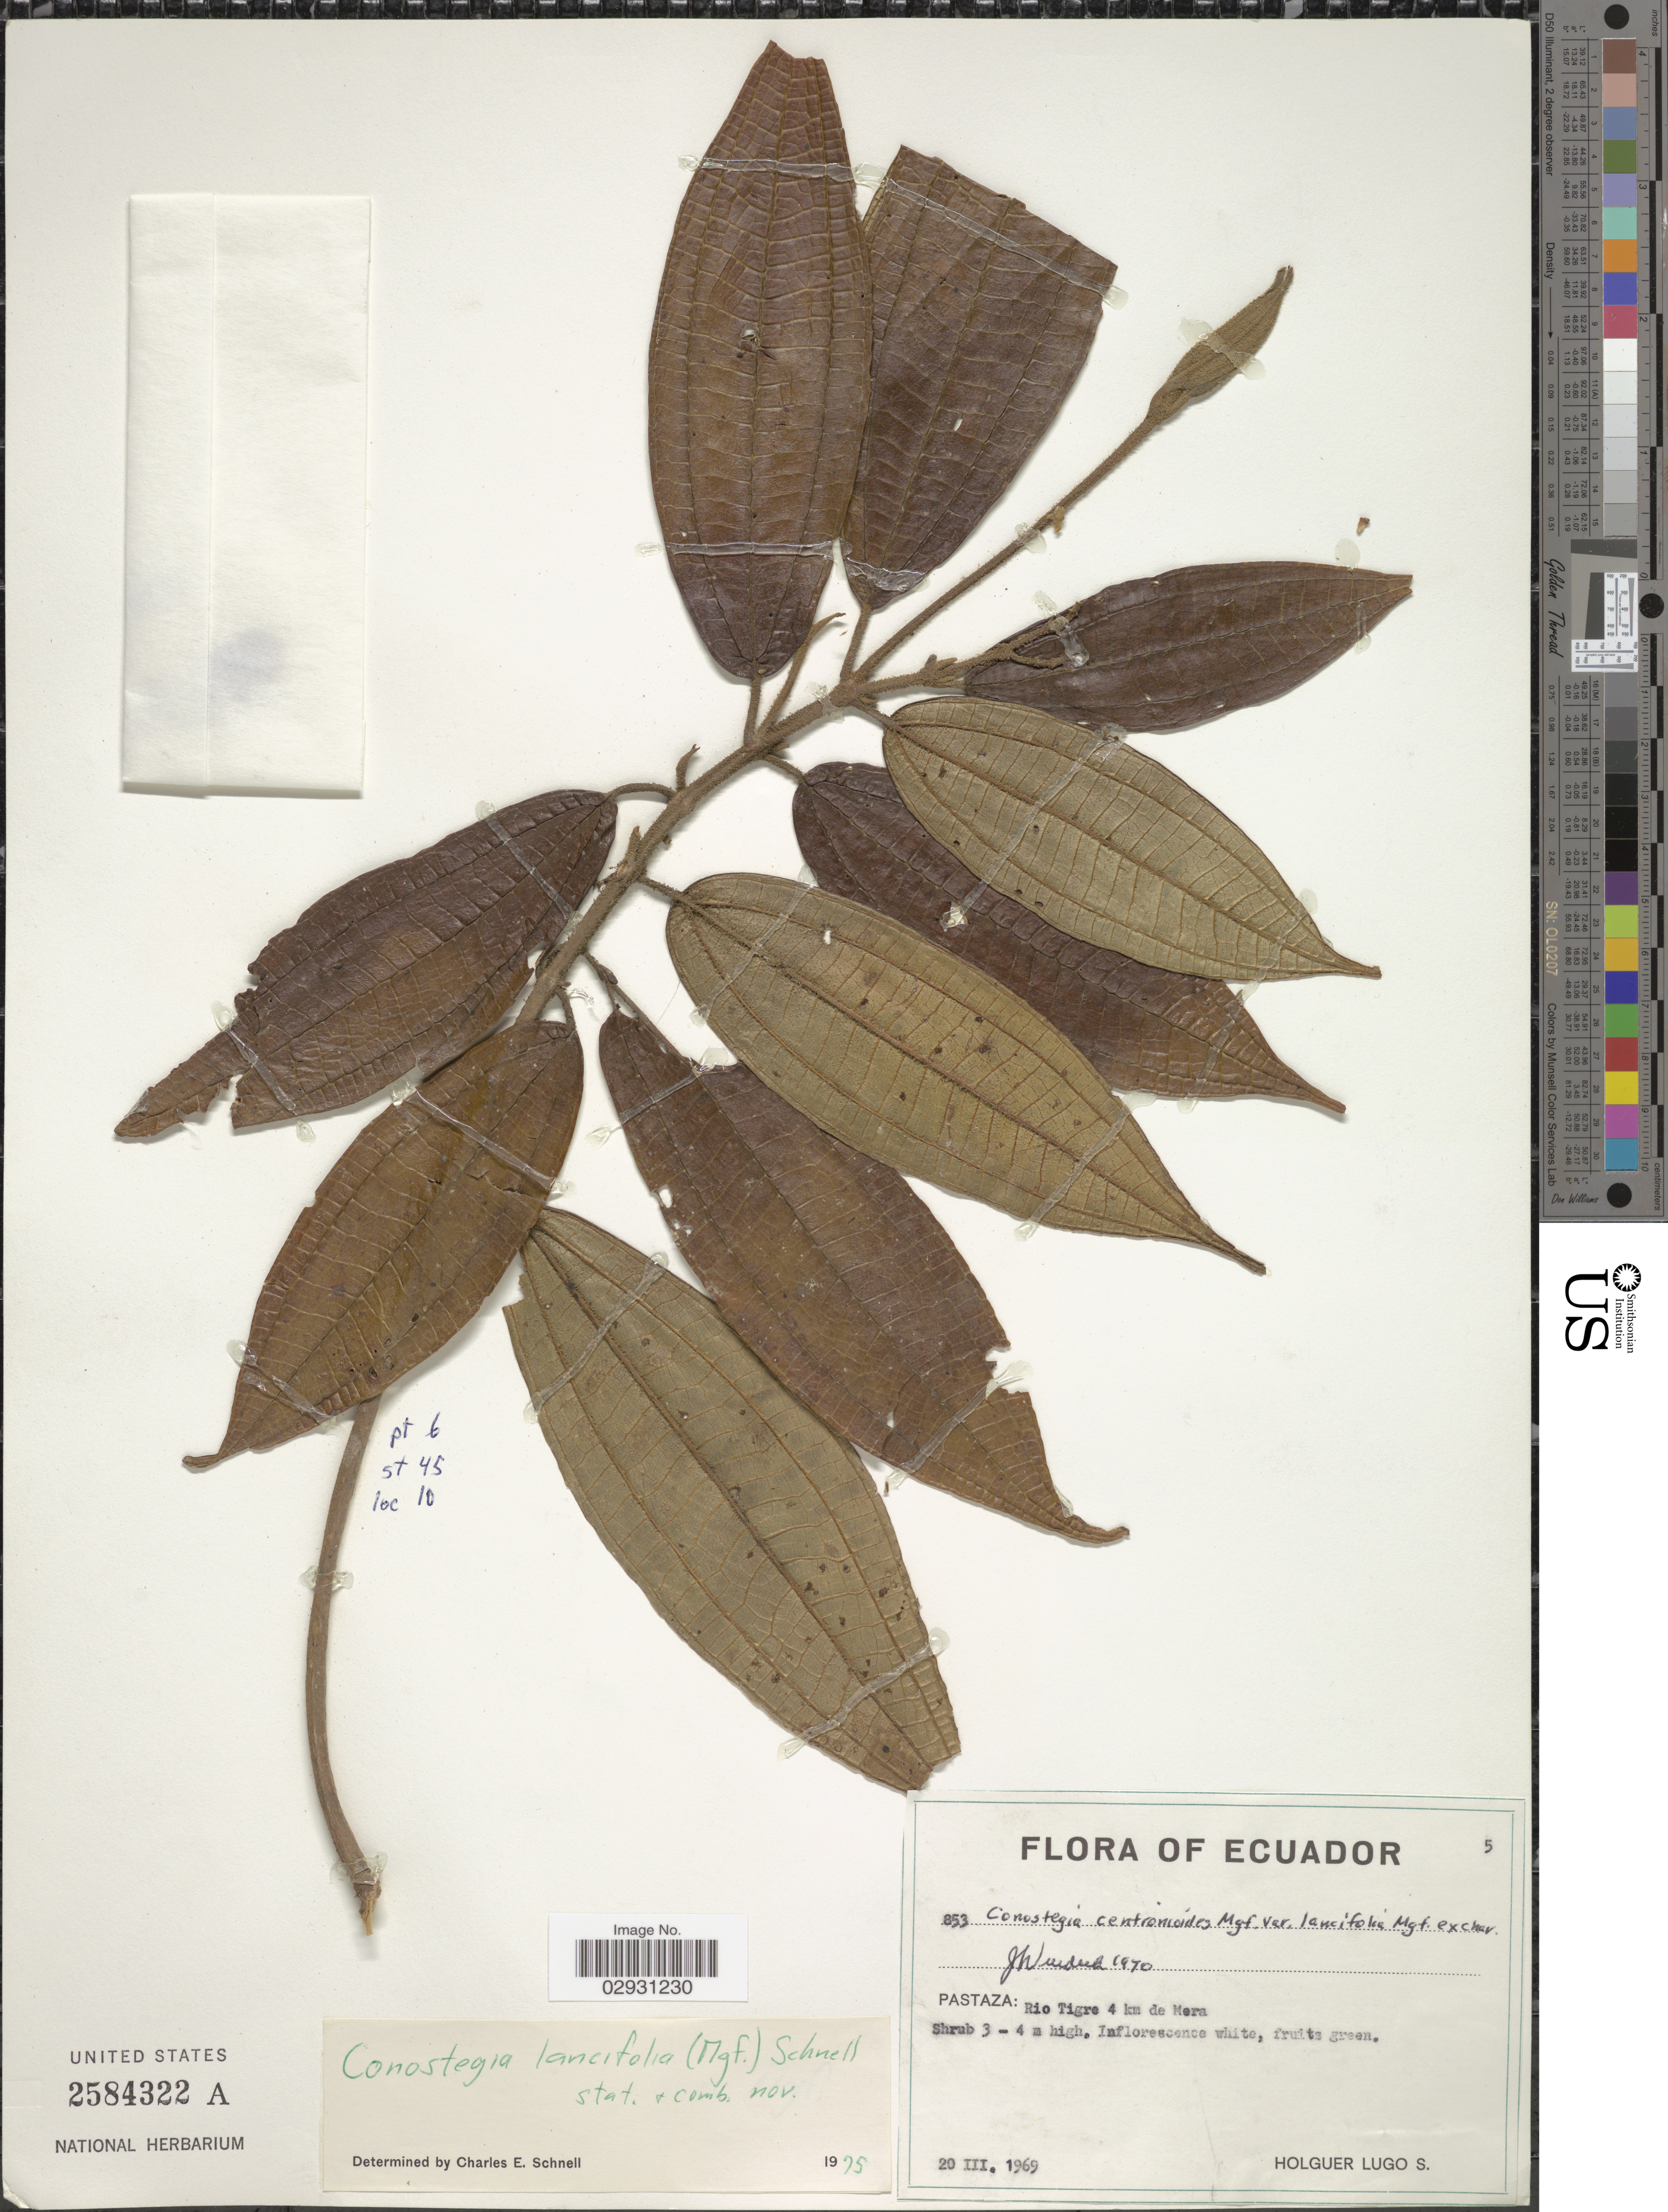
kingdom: Plantae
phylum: Tracheophyta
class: Magnoliopsida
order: Myrtales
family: Melastomataceae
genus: Conostegia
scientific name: Conostegia centronioides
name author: Markgr.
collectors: H. Lugo S.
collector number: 853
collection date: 1969-03-20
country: Ecuador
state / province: Pastaza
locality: Rio Tigre 4 km de Mera.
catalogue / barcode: US 2584322A